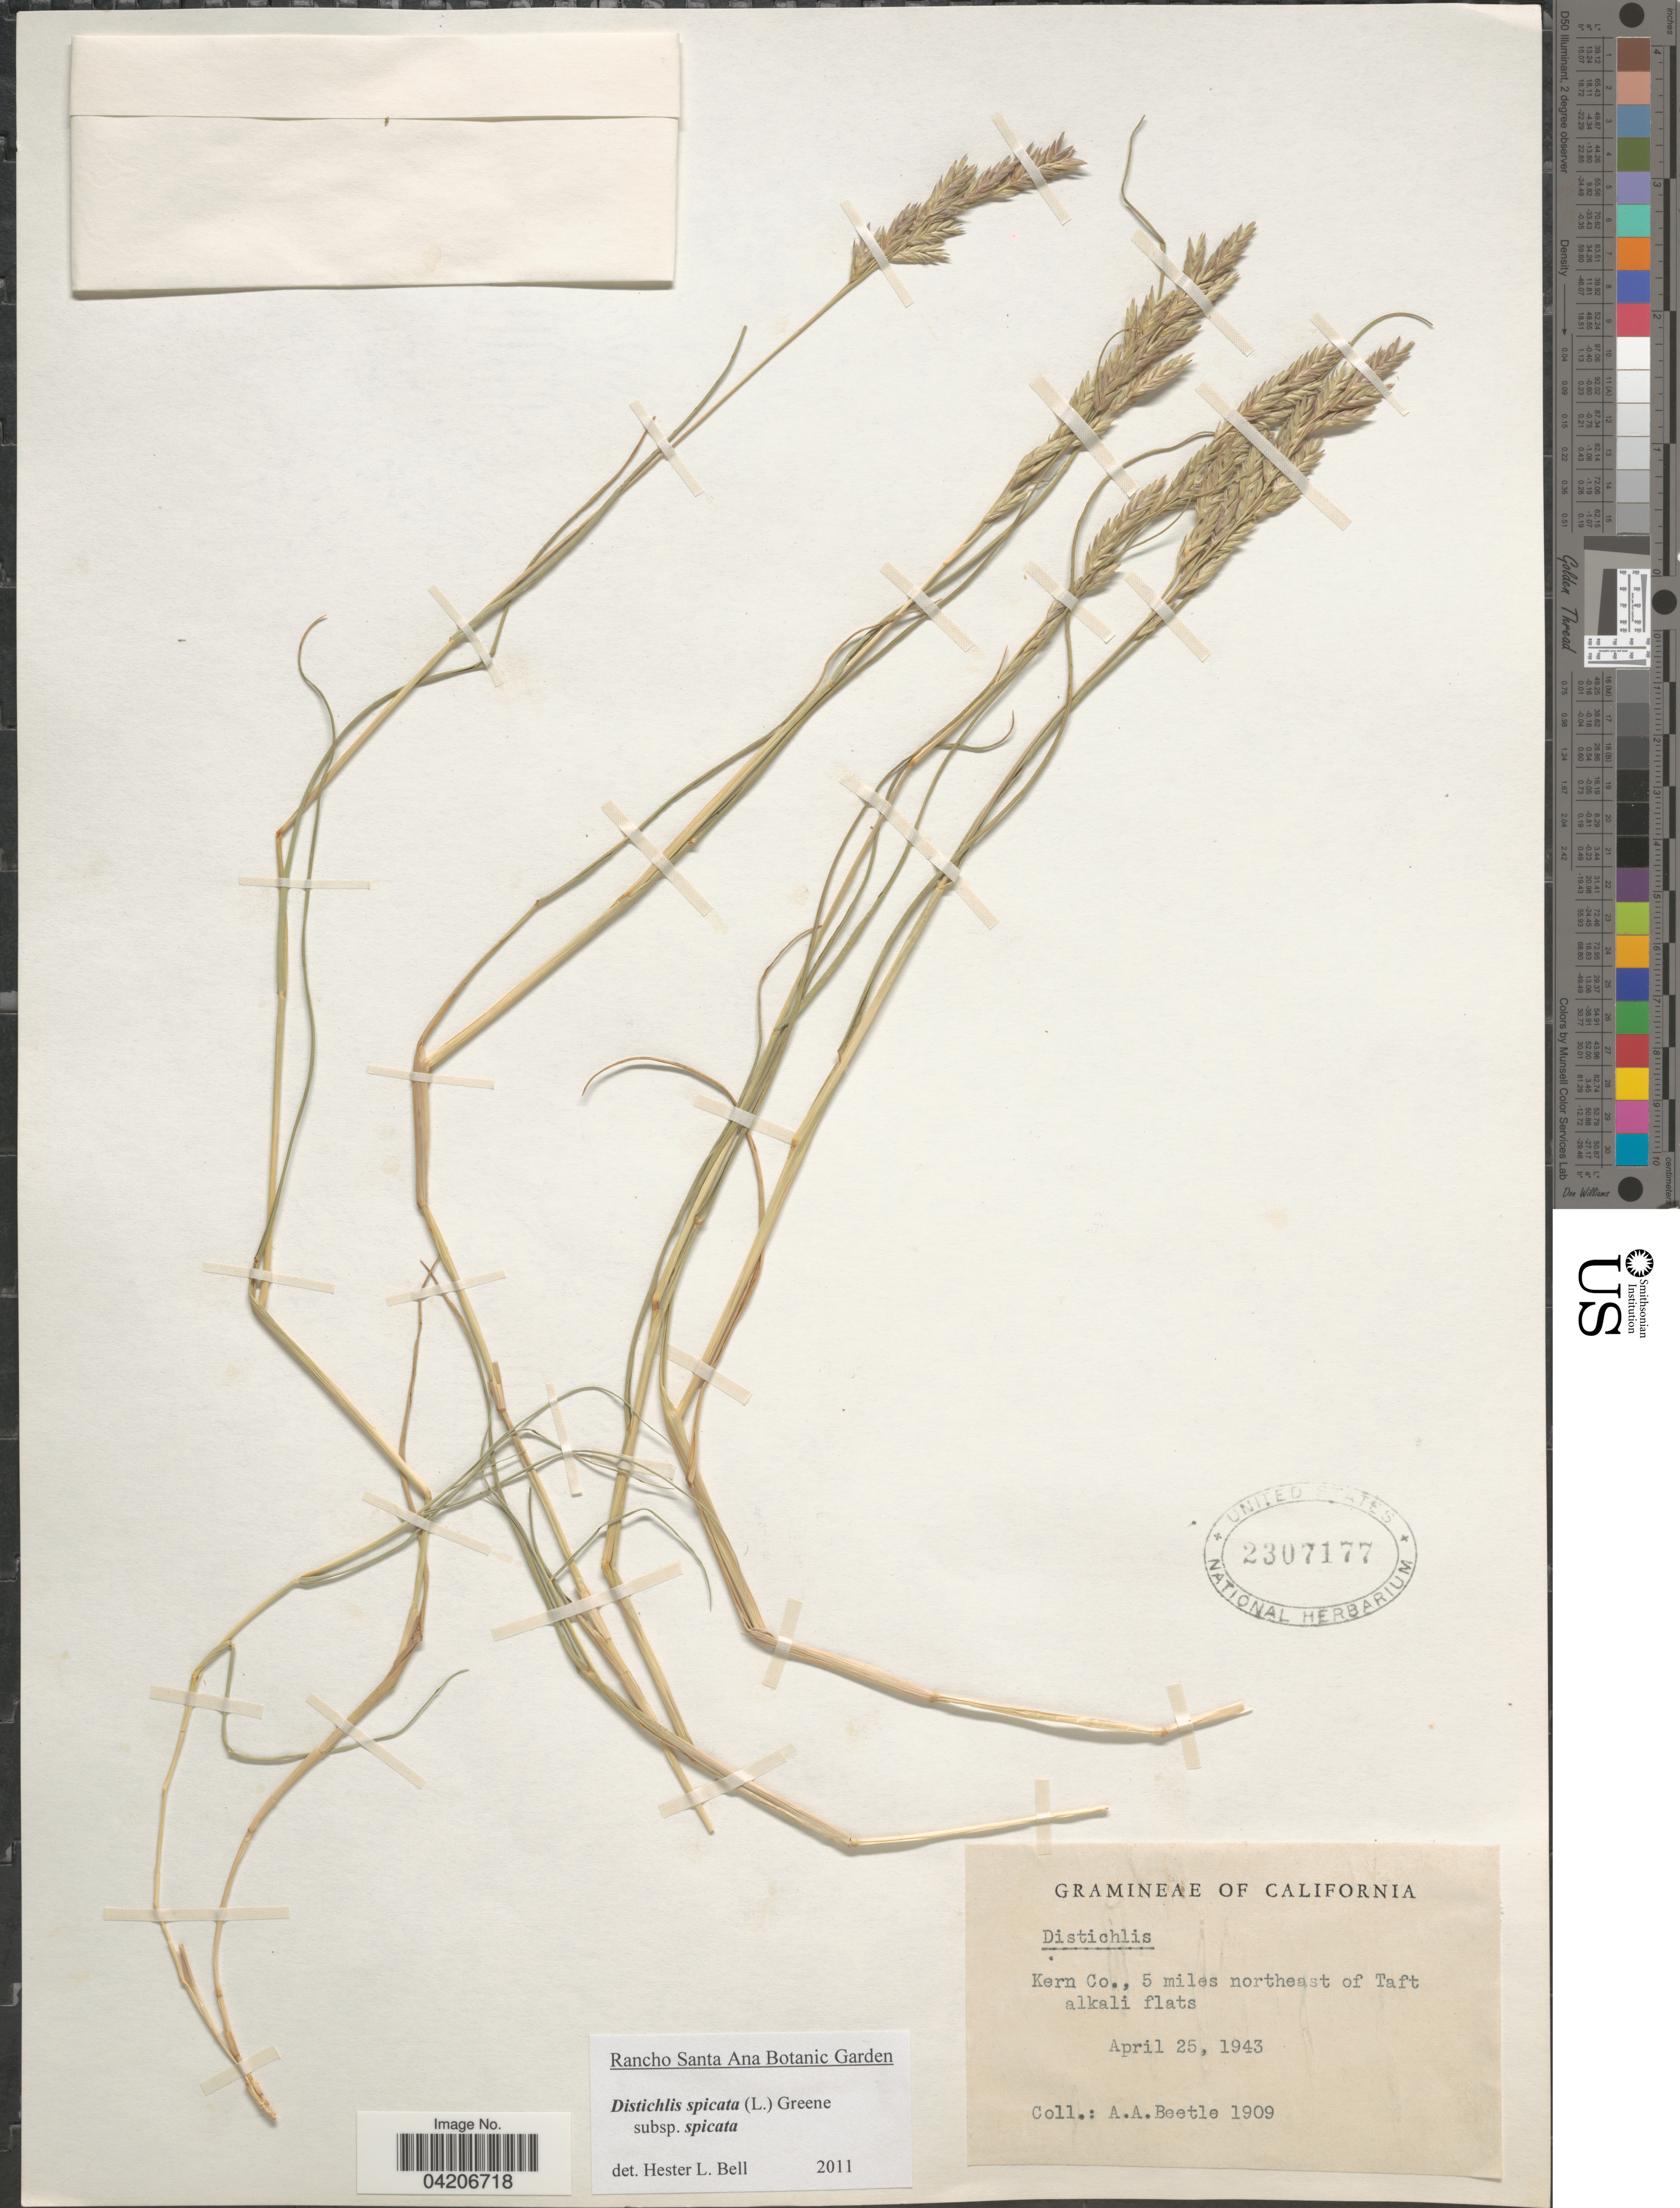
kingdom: Plantae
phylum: Tracheophyta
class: Liliopsida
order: Poales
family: Poaceae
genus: Distichlis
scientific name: Distichlis spicata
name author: (L.) Greene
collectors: A. A. Beetle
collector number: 1909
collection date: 1943-04-25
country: United States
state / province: California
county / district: Kern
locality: Kern Co., 5 miles northeast of Taft.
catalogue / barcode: US 2307177